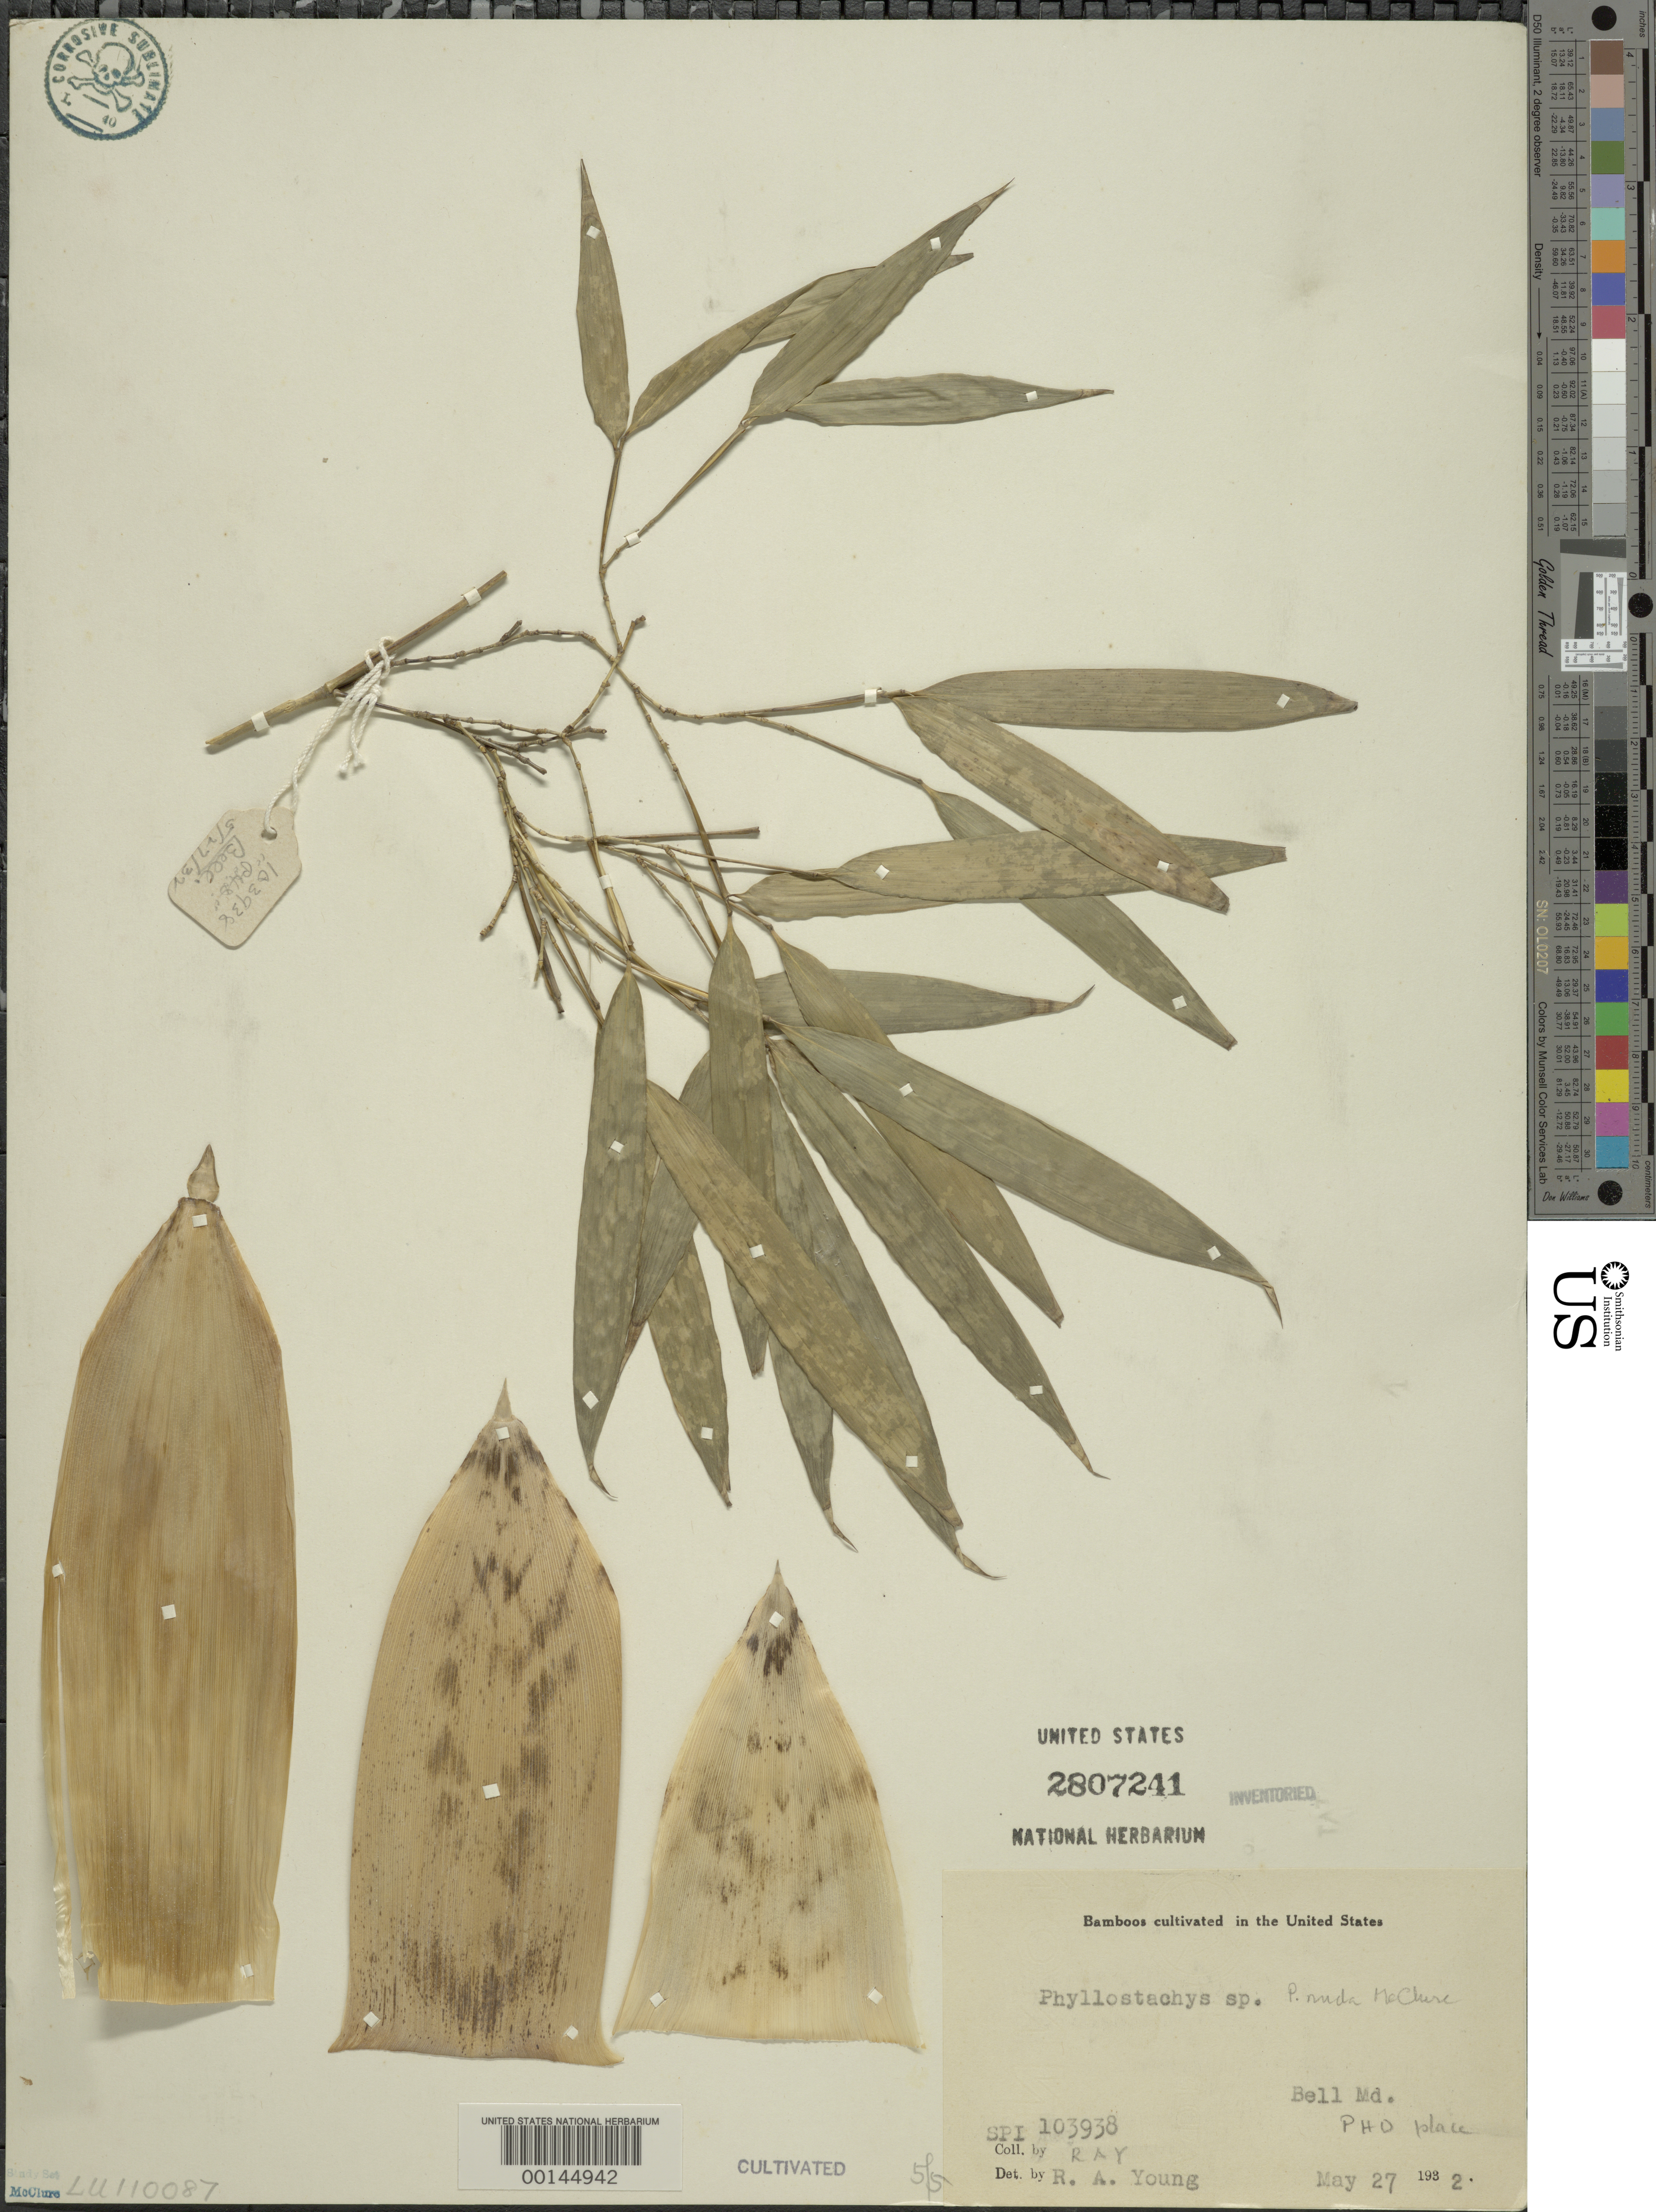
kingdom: Plantae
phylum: Tracheophyta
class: Liliopsida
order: Poales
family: Poaceae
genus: Phyllostachys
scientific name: Phyllostachys nuda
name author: McClure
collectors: R. A. Young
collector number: SPI 103938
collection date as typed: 31 Jul 1932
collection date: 1932-07-31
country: United States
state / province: Maryland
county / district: Montgomery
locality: Chevy Chase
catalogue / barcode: US 2807241